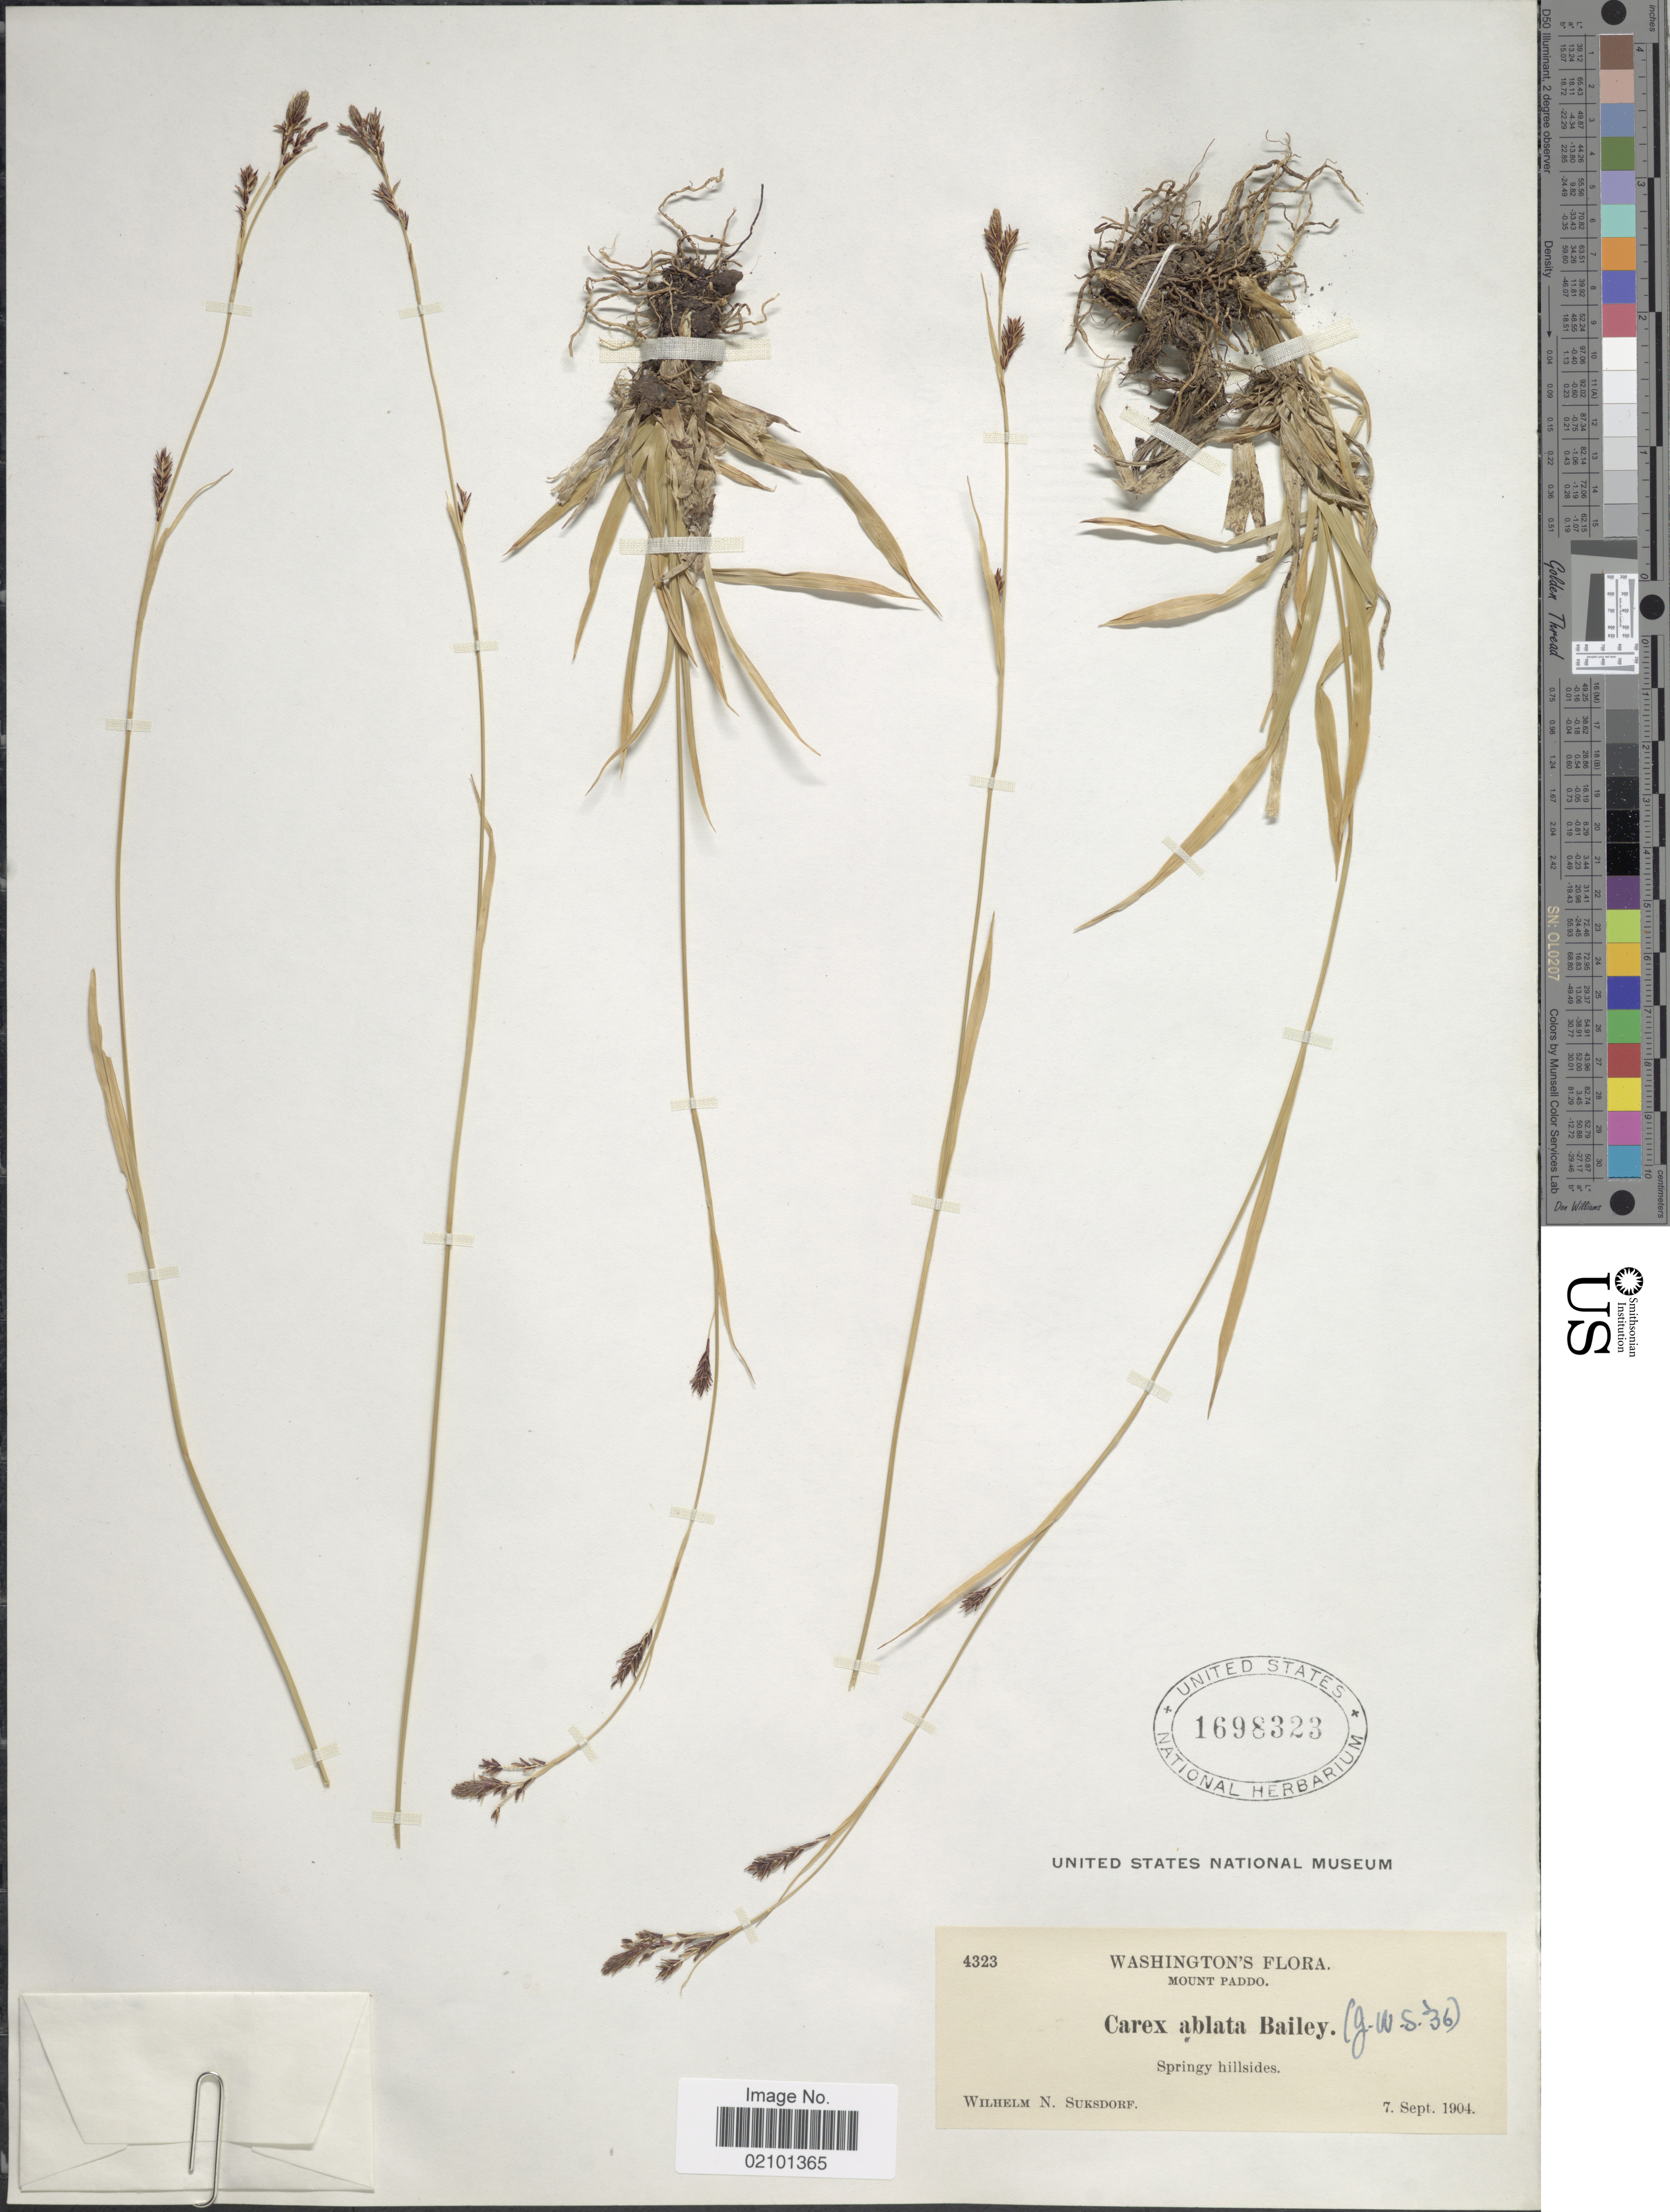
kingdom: Plantae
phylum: Tracheophyta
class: Liliopsida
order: Poales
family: Cyperaceae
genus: Carex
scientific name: Carex ablata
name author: L.H. Bailey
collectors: W. N. Suksdorf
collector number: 4323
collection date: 1904-09-07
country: United States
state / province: Washington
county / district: Skamania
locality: Mount Paddo. Springy hillsides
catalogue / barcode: US 1698323